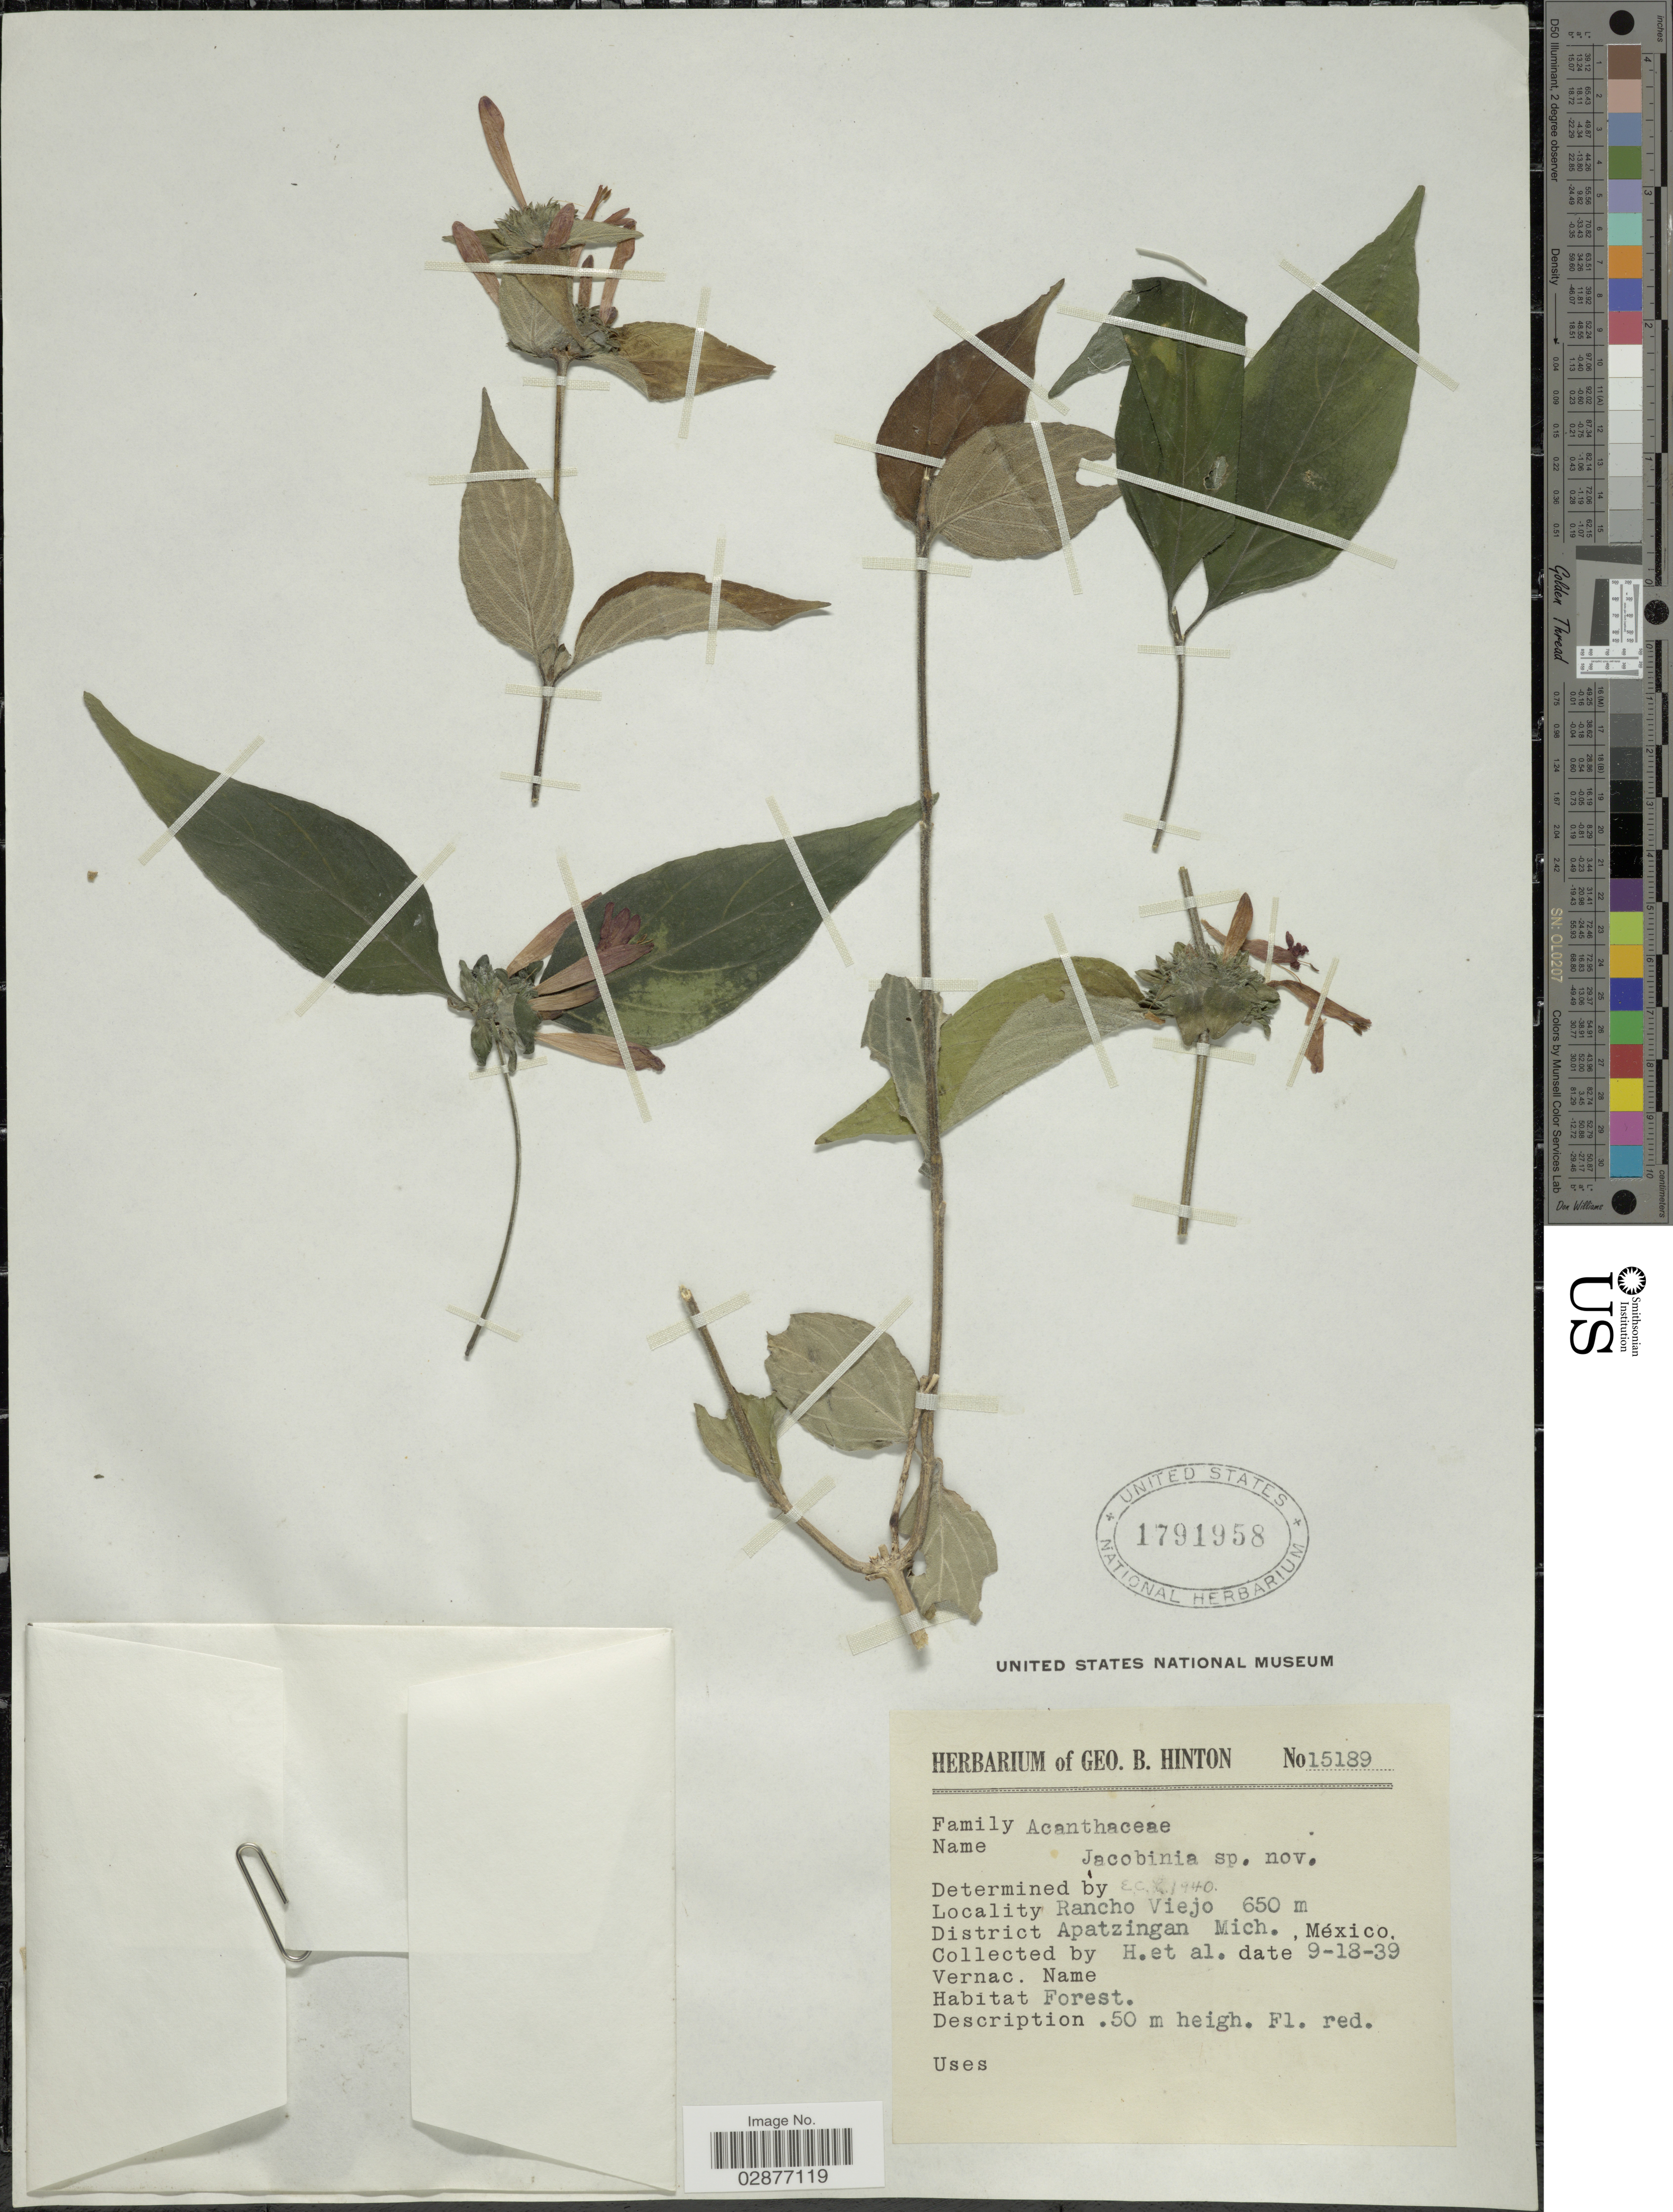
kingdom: Plantae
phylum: Tracheophyta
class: Magnoliopsida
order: Lamiales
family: Acanthaceae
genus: Justicia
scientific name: Justicia sp. nov.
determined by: Daniel, Thomas F.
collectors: G. B. Hinton & et al.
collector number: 15189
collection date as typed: Transcribed d/m/y: 18/9/39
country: Mexico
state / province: Michoacán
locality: Rancho Viejo. District Apatzingan.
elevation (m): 650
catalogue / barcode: US 1791958